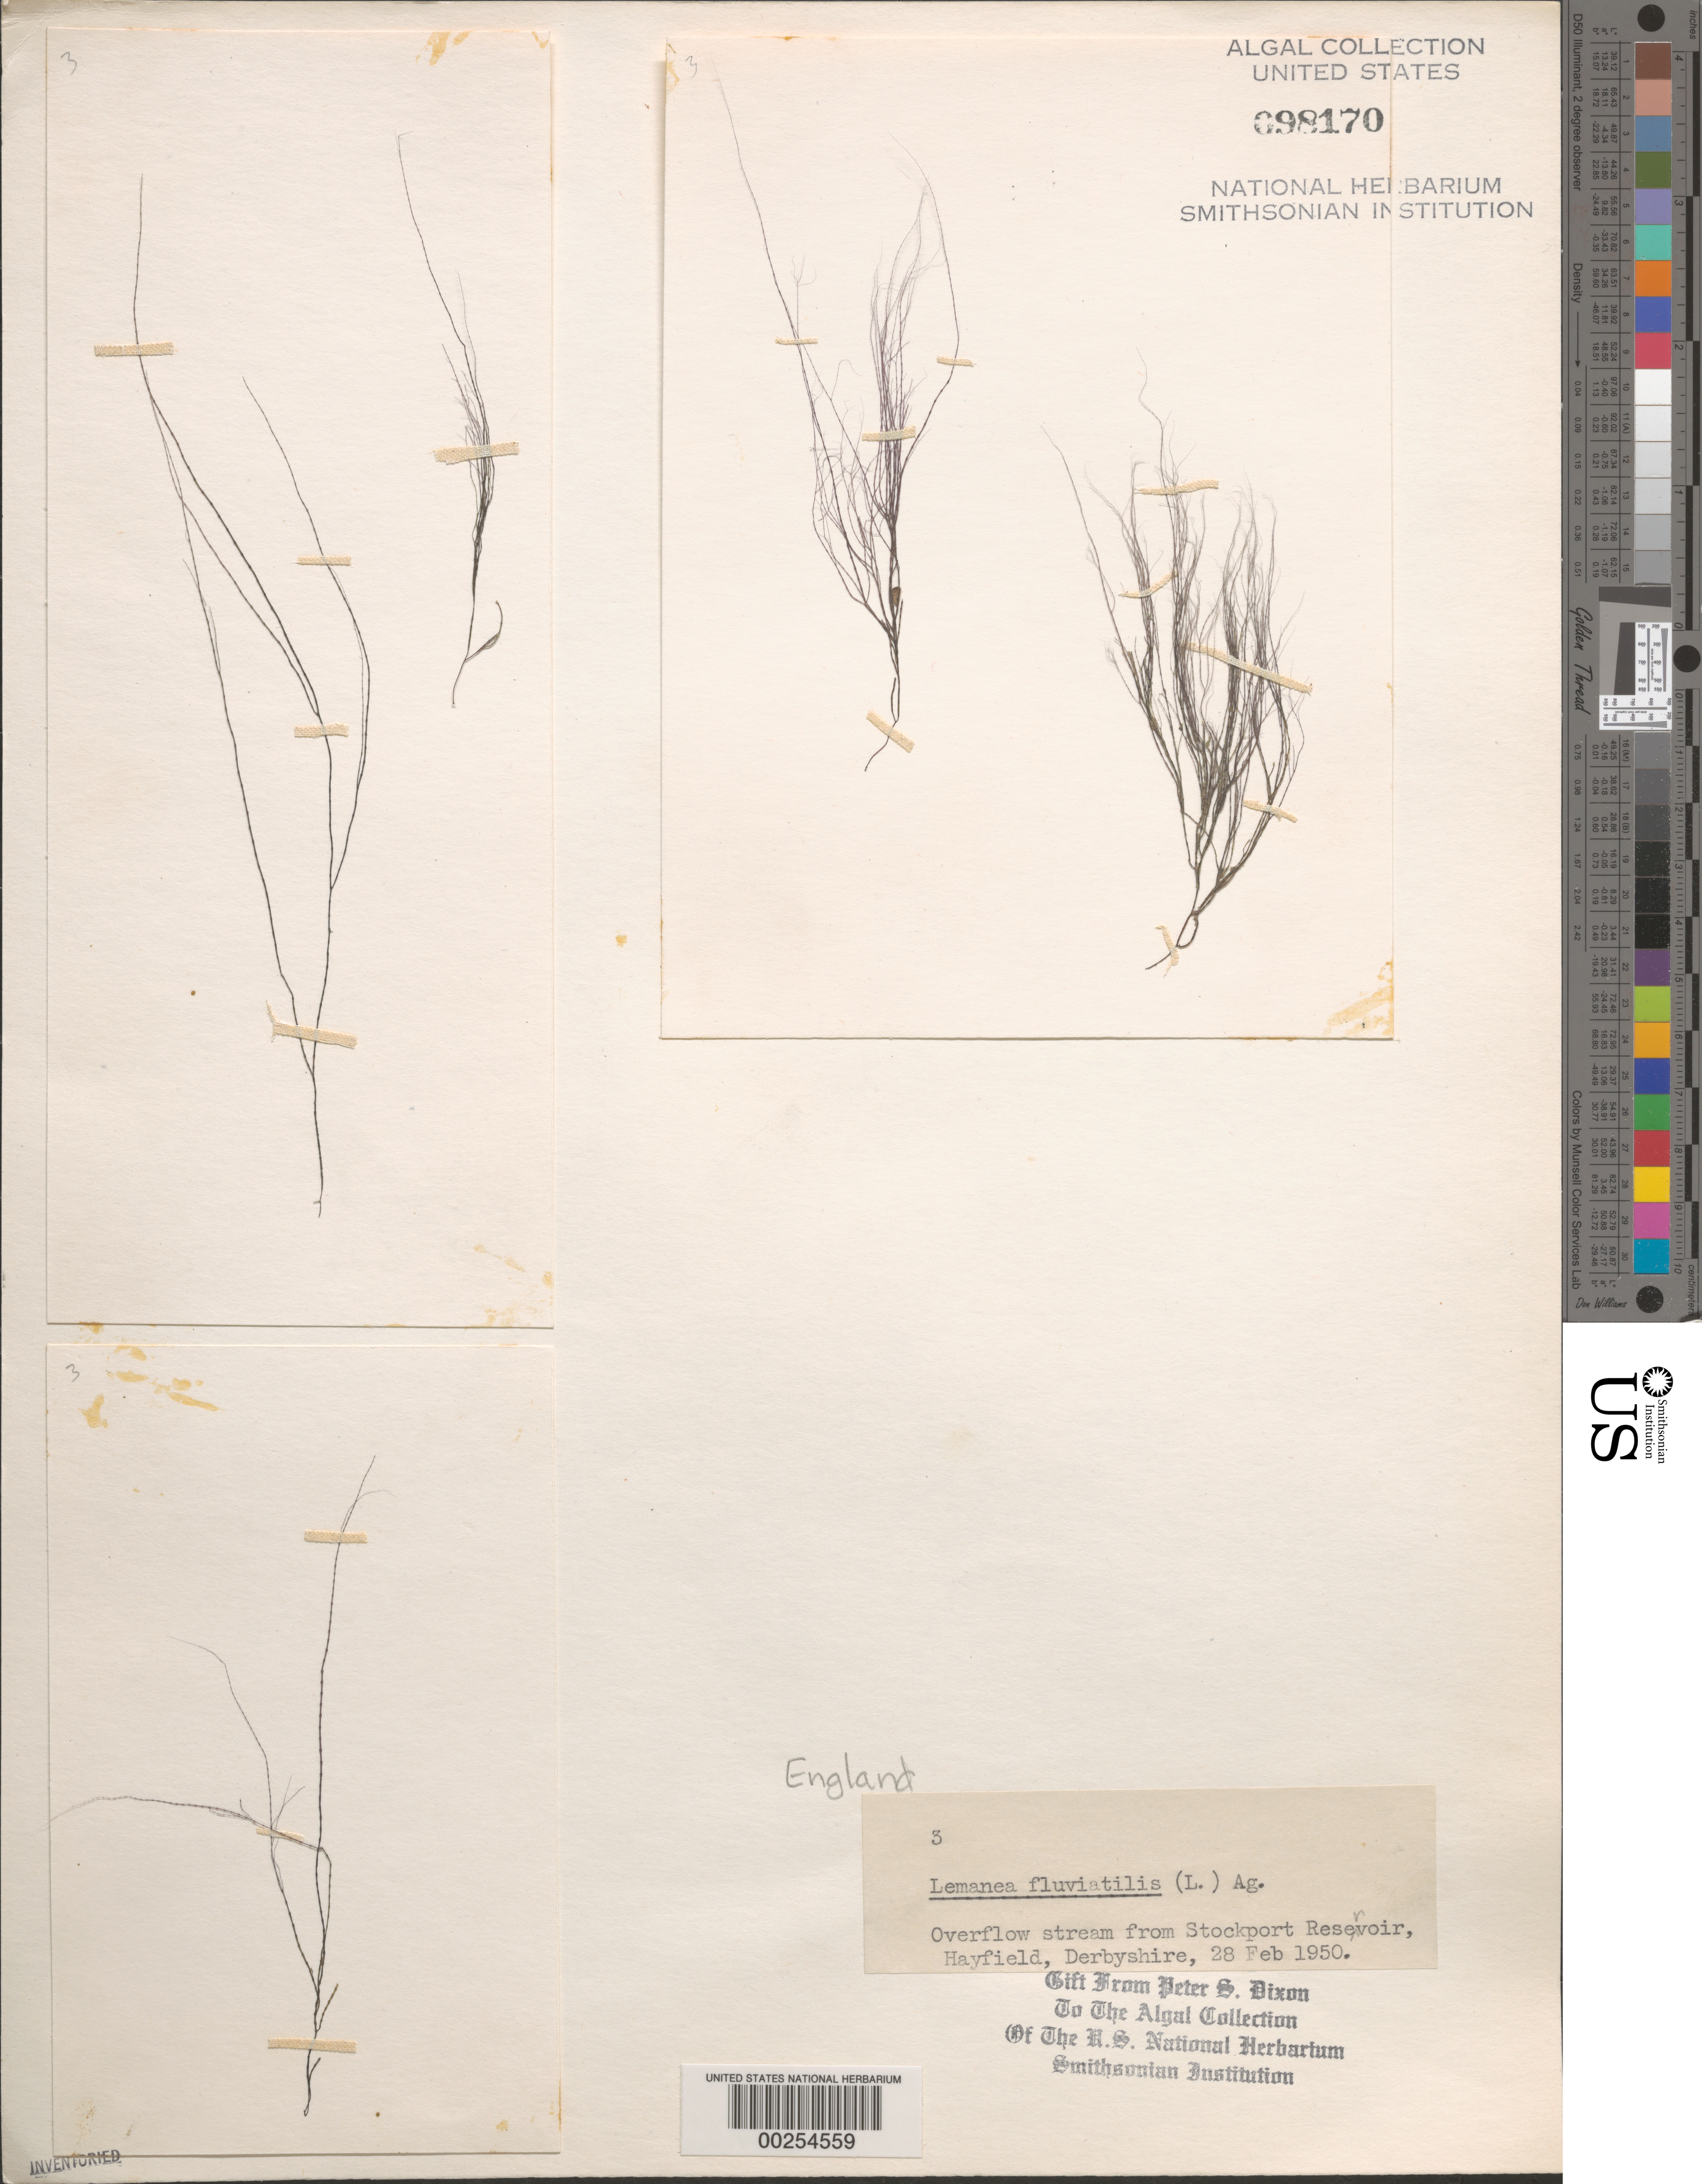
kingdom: Plantae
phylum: Rhodophyta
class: Florideophyceae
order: Batrachospermales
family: Lemaneaceae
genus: Lemanea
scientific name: Lemanea fluviatilis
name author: (L.) C. Agardh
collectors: P. S. Dixon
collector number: PSD 3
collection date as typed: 28 Feb 1950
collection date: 1950-02-28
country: United Kingdom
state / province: England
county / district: Derbyshire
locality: Stockport Reservoir, Hayfield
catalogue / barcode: US 98170